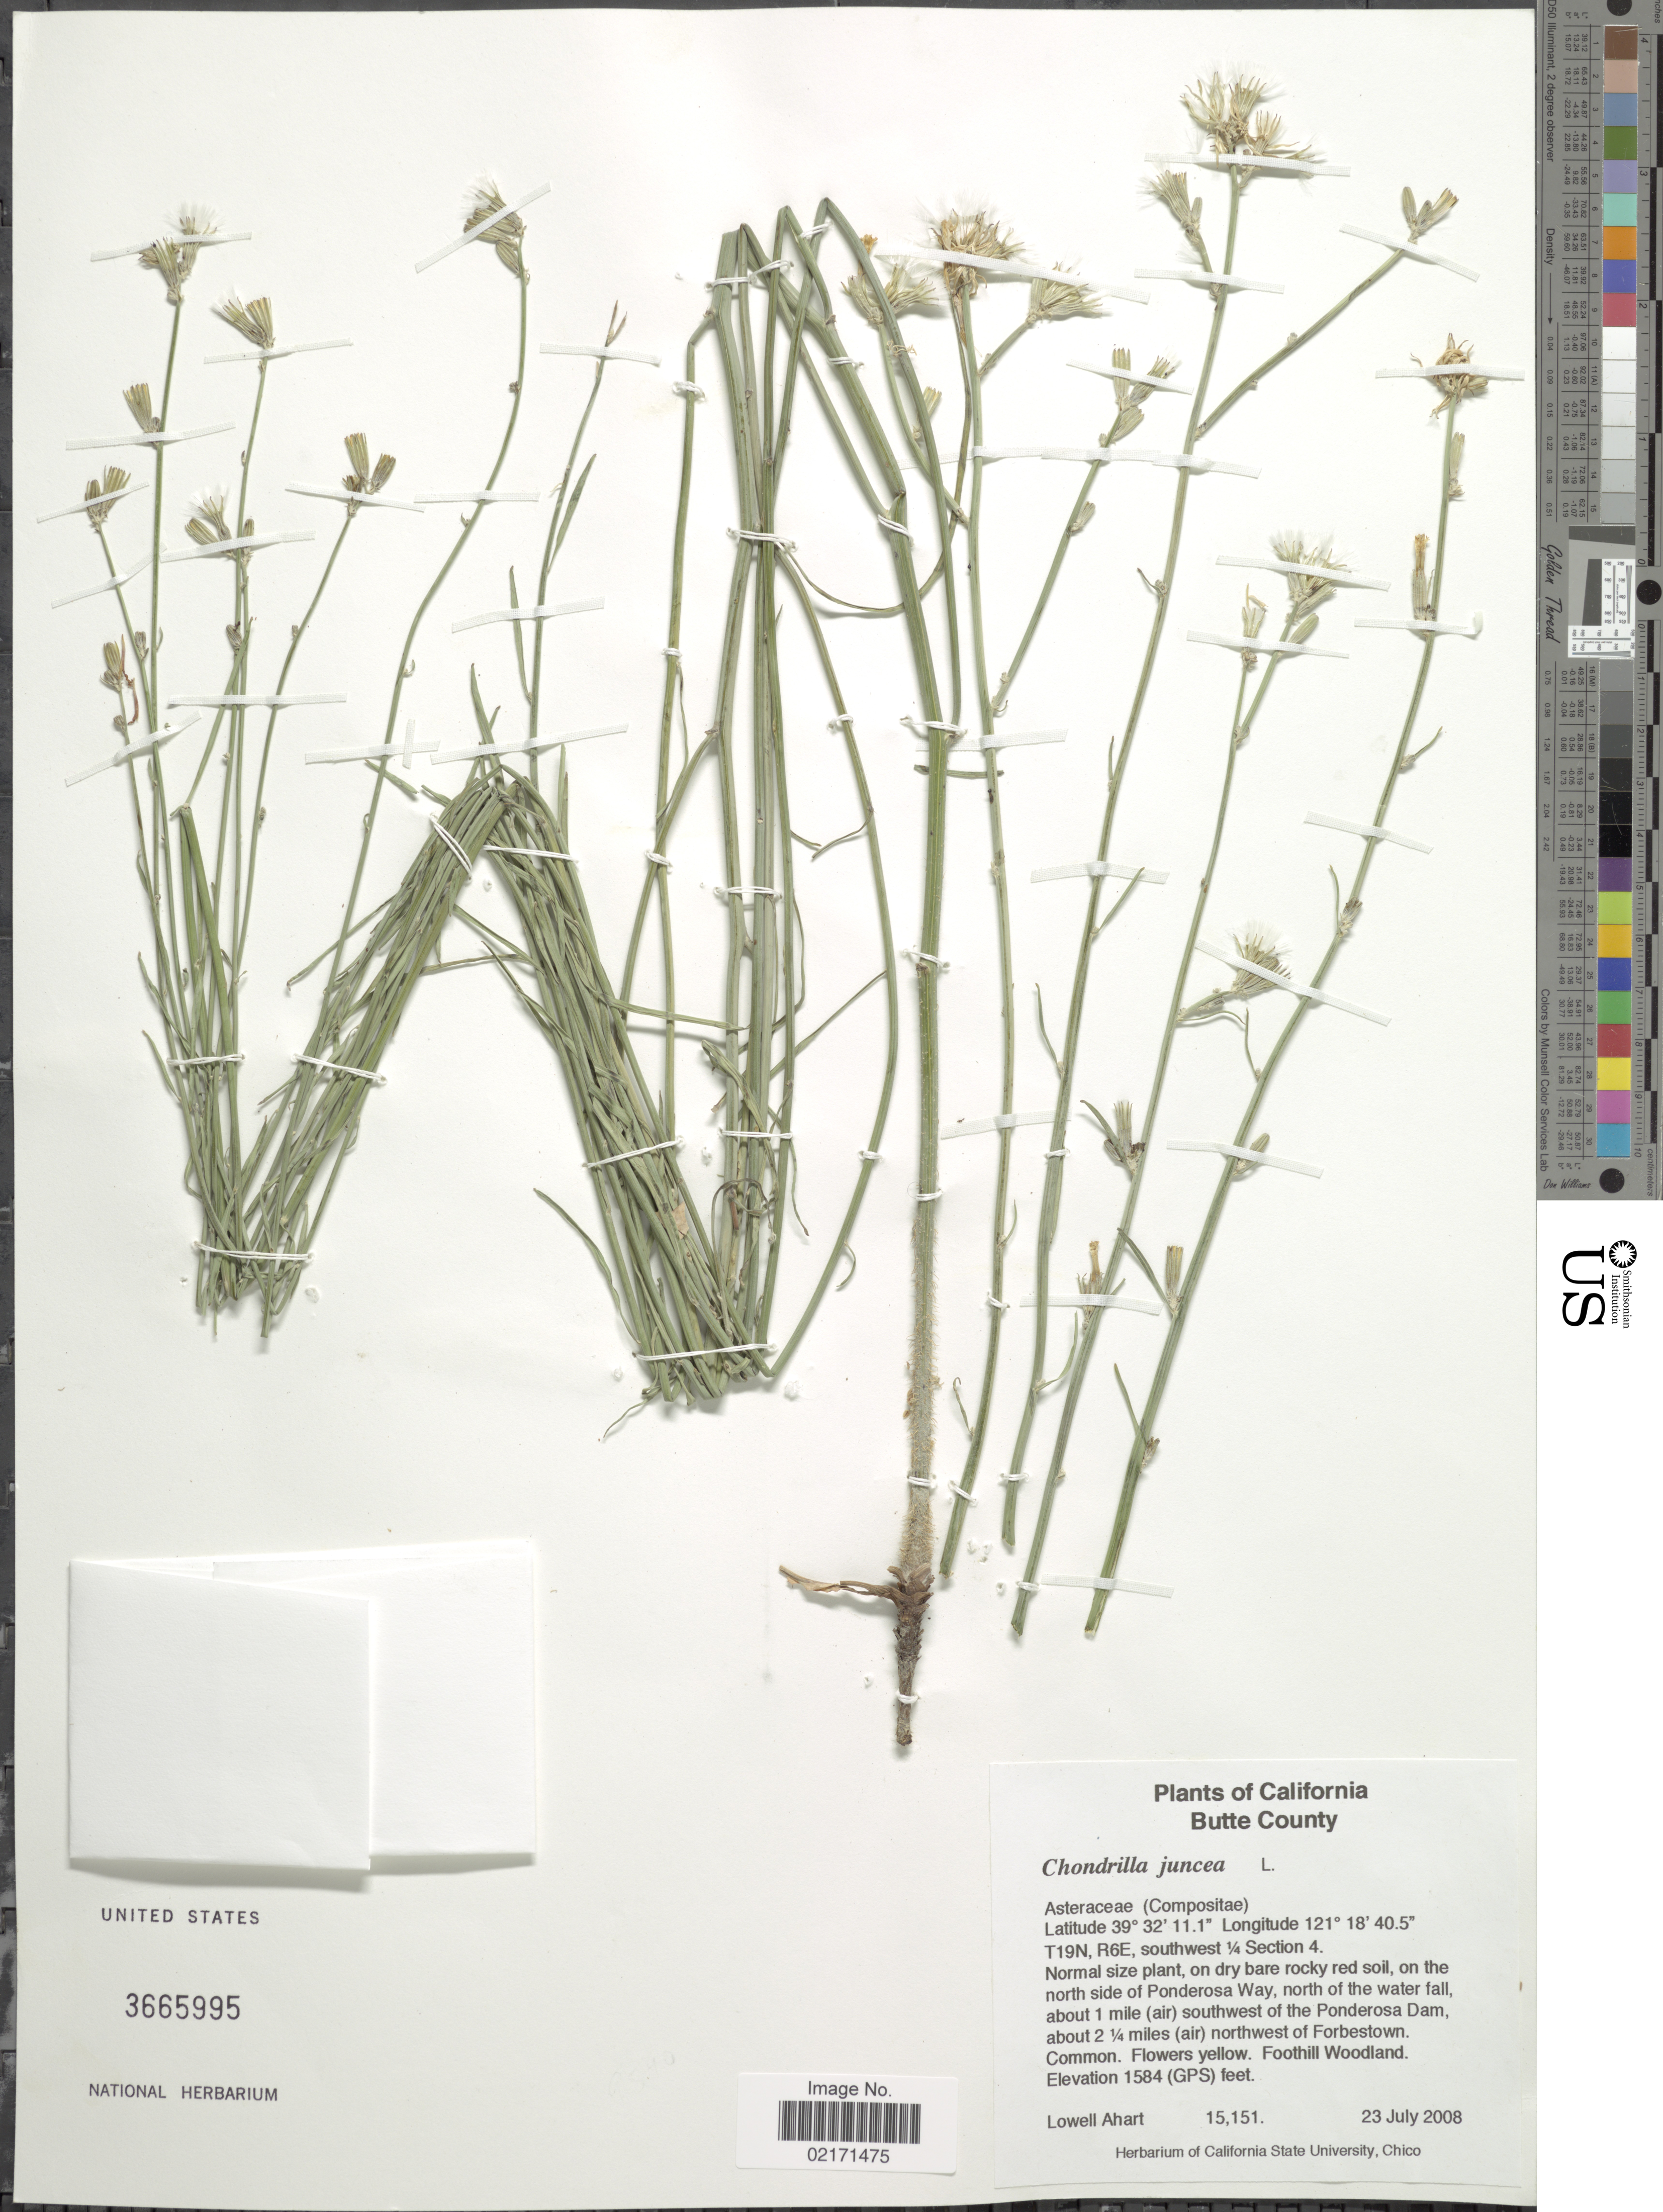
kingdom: Plantae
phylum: Tracheophyta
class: Magnoliopsida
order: Asterales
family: Asteraceae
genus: Chondrilla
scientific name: Chondrilla juncea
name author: L.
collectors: L. Ahart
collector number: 15151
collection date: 2008-07-23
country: United States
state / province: California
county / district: Butte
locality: Butte County, T19N, R6E, southwest ¼ Section 4, on the north side of Ponderosa Way, north of the waterfall, about 1 mile (air) southwest of the Ponderosa Dam, about 2 ¼ miles (air) northwest of Forbestown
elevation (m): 483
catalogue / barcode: US 3665995